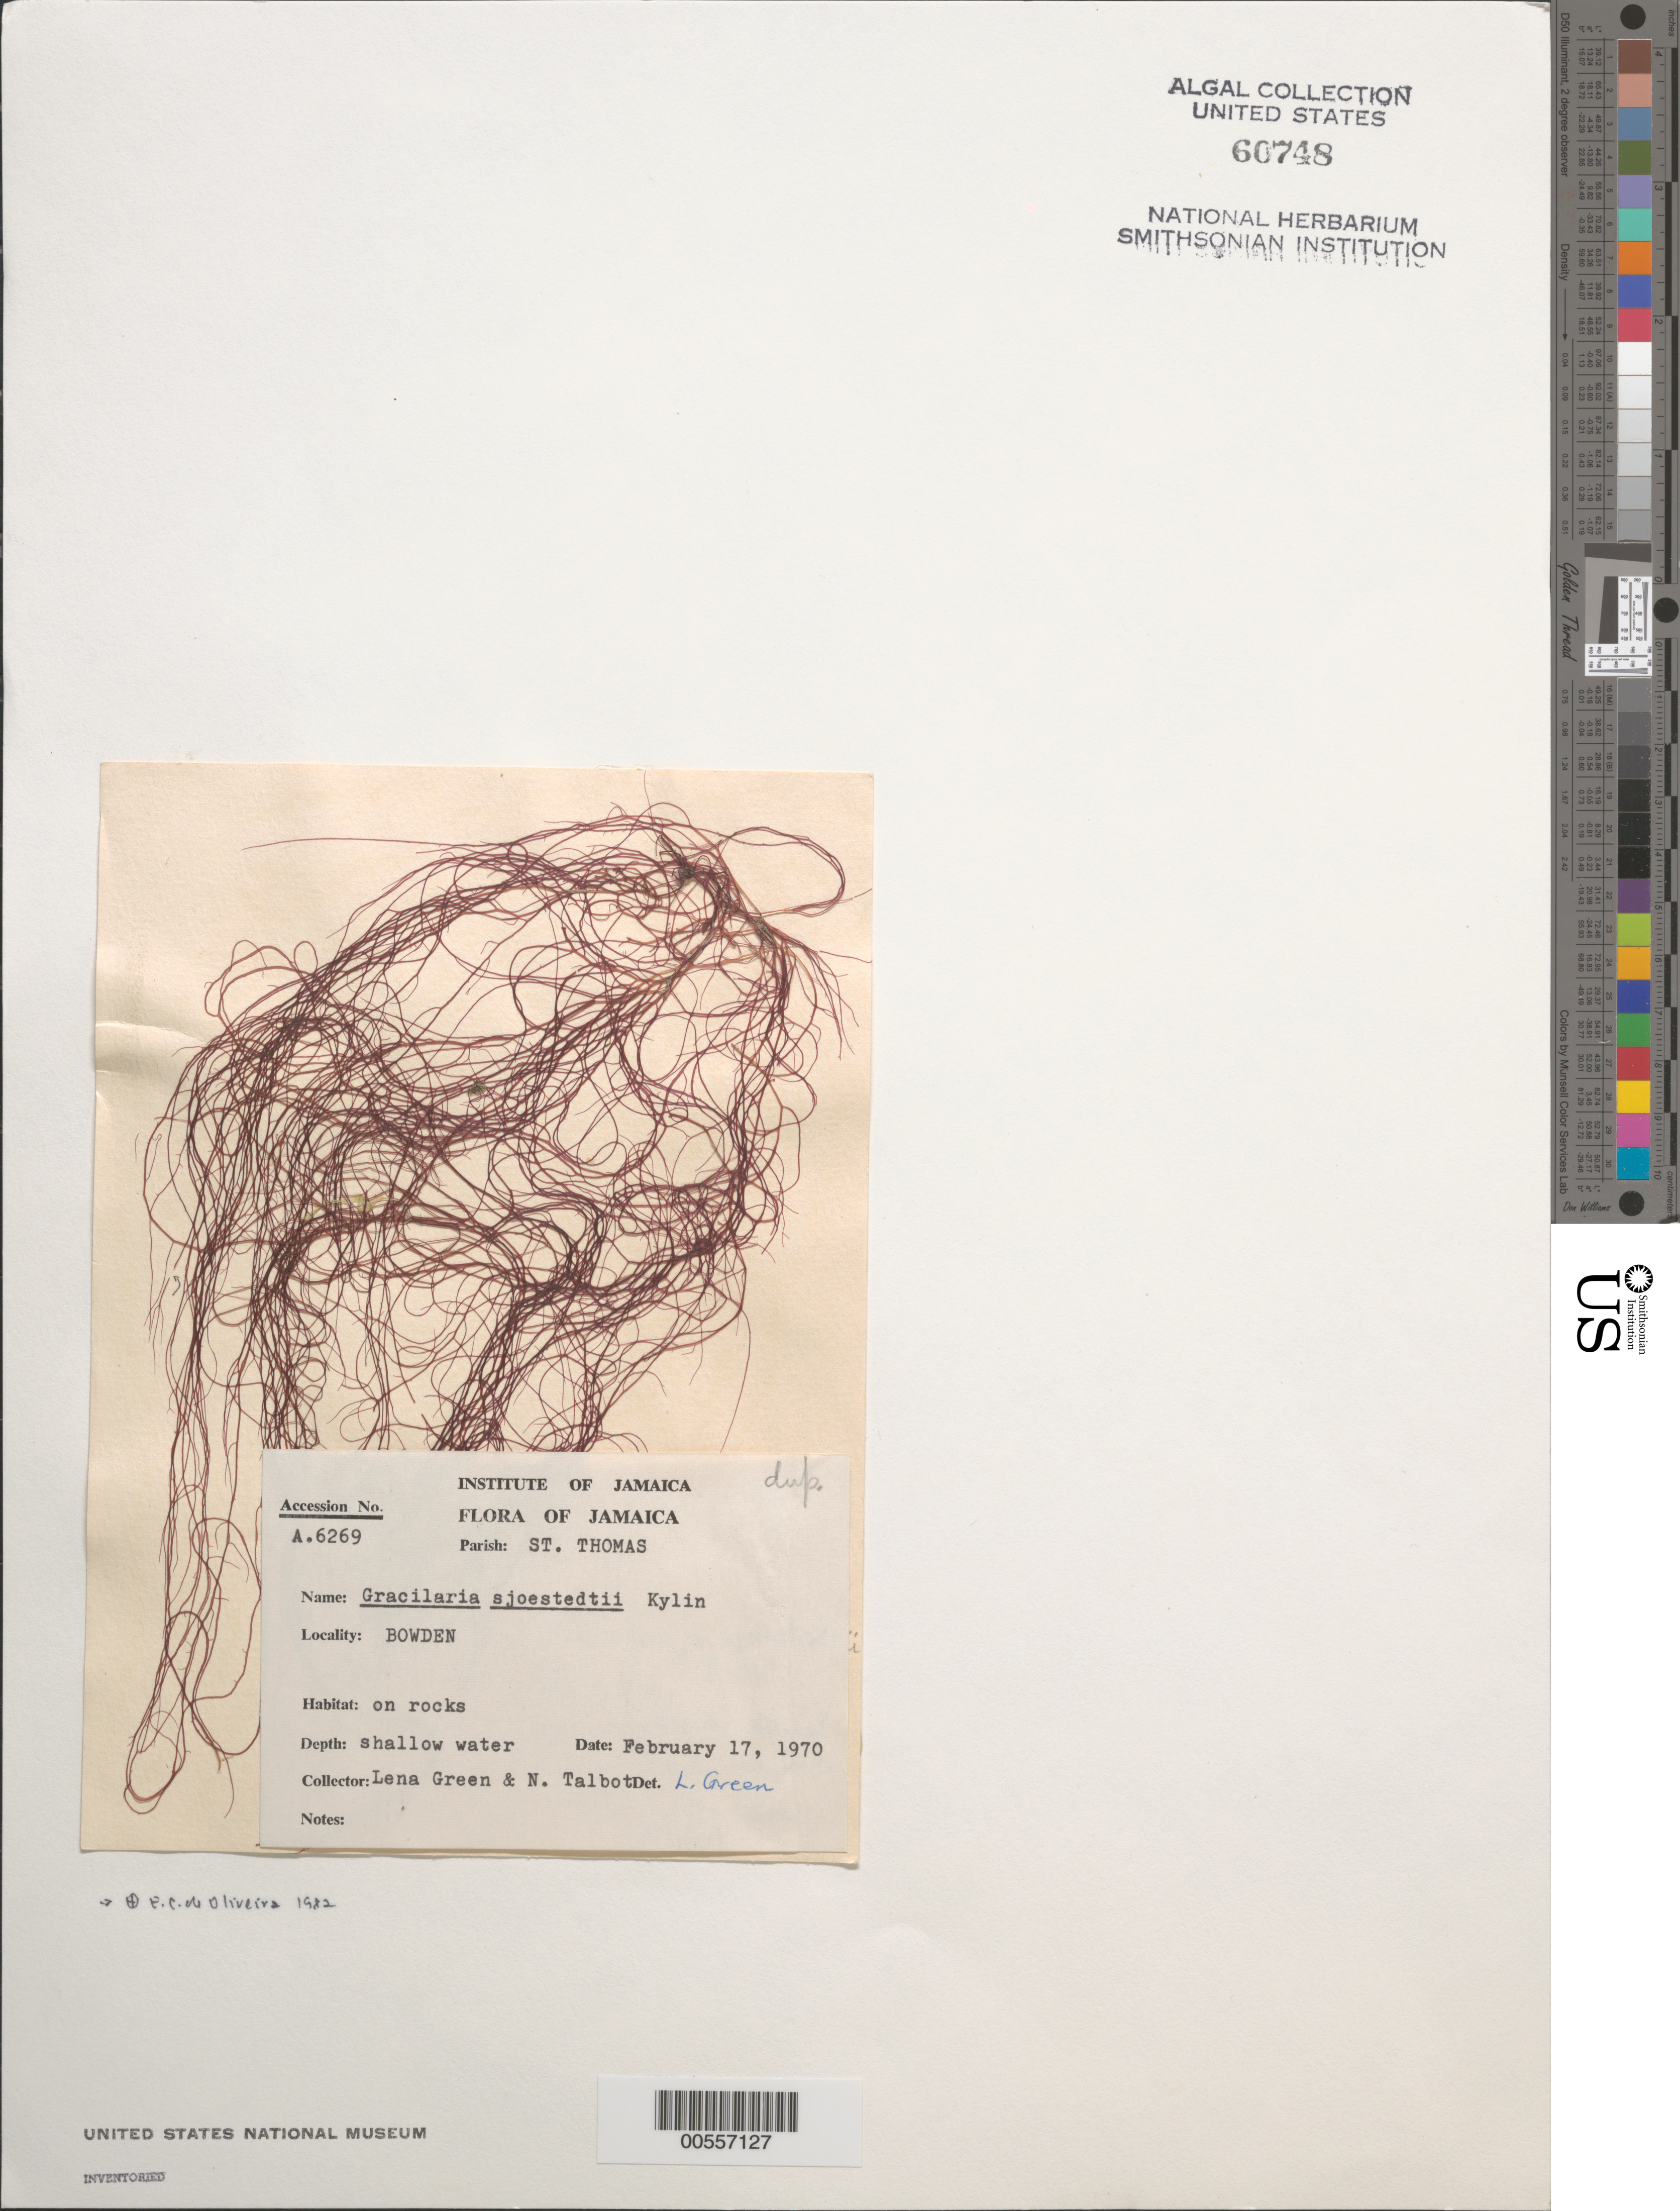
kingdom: Plantae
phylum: Rhodophyta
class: Florideophyceae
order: Gracilariales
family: Gracilariaceae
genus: Gracilariopsis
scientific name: Gracilariopsis andersonii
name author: (Grunow) E.Y. Dawson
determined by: Algae name updating Project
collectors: L. Green & N. Talbot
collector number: A.6269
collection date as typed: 17 Feb 1970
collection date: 1970-02-17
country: Jamaica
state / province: Saint Thomas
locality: Bowden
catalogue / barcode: US 60748